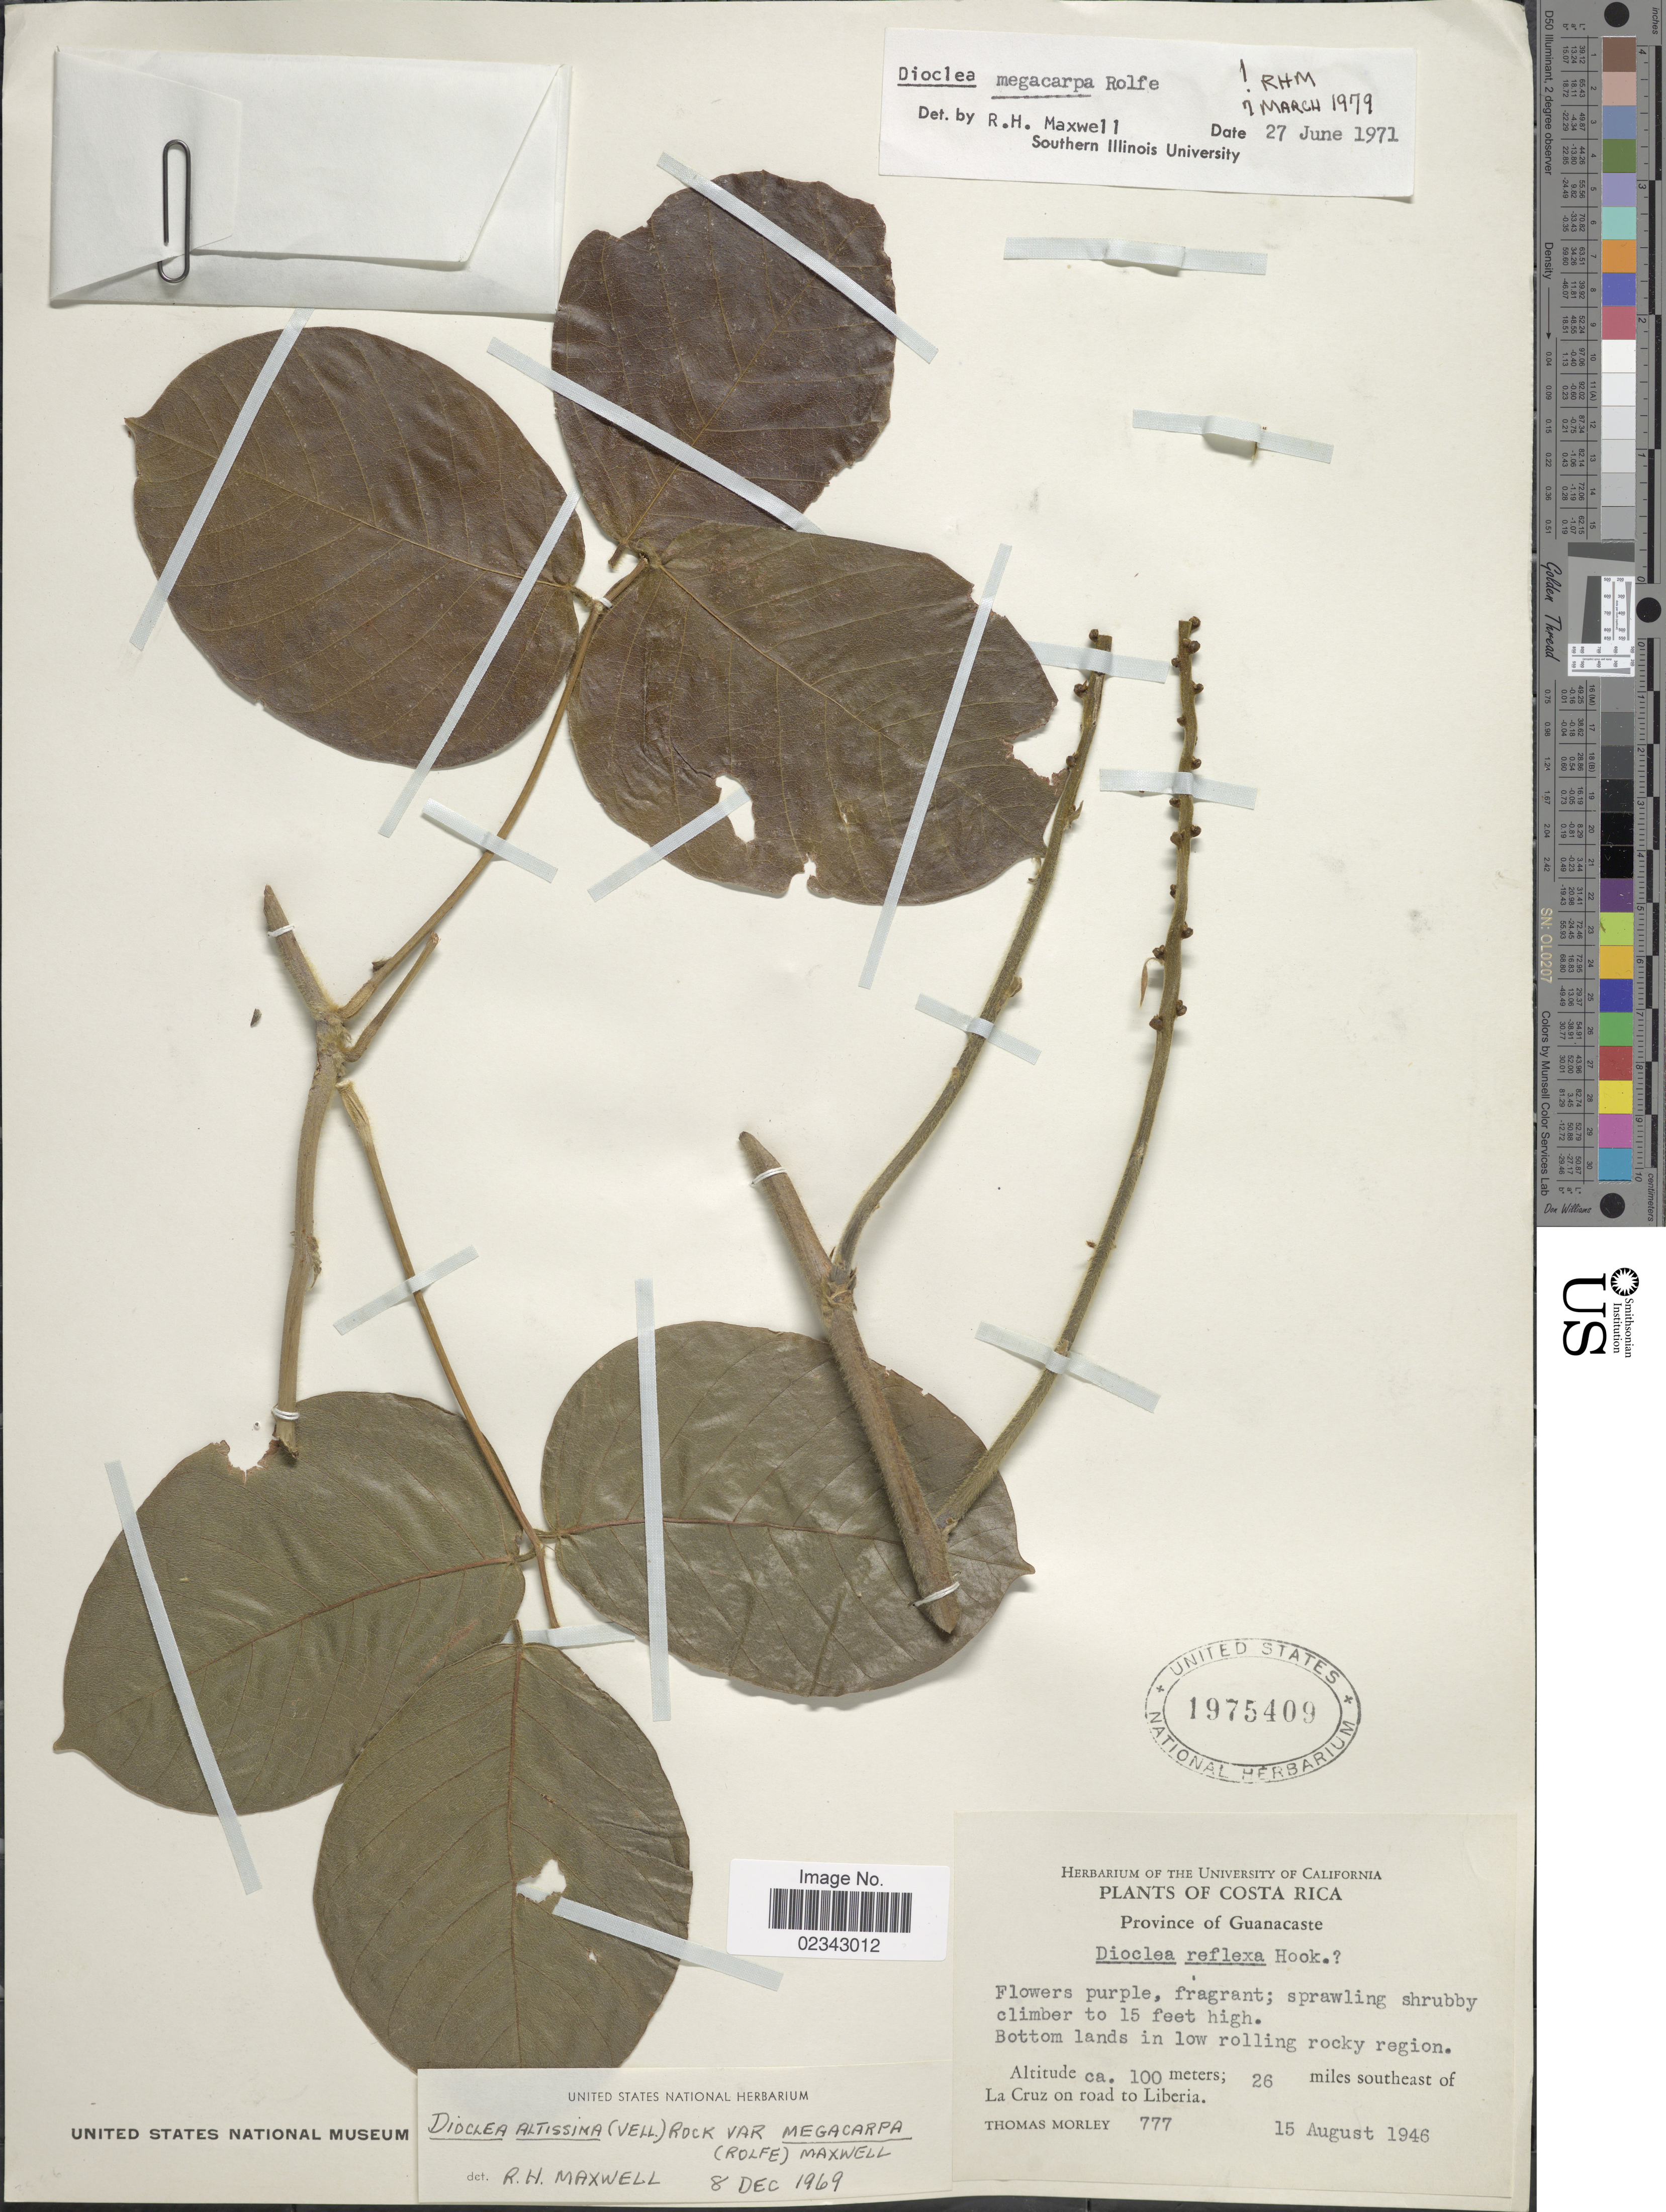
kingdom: Plantae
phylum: Tracheophyta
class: Magnoliopsida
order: Fabales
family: Fabaceae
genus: Macropsychanthus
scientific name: Macropsychanthus megacarpus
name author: (Rolfe) L.P. Queiroz & Snak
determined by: Strong, Mark T., (BOT), Smithsonian Institution - National Museum of Natural History (UNITED STATES)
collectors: T. Morley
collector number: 777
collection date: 1946-08-15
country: Costa Rica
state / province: Guanacaste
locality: Bottom lands in low rolling rocky region, 26 miles southeast of La Cruz on road to Liberia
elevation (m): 100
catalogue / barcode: US 1975409